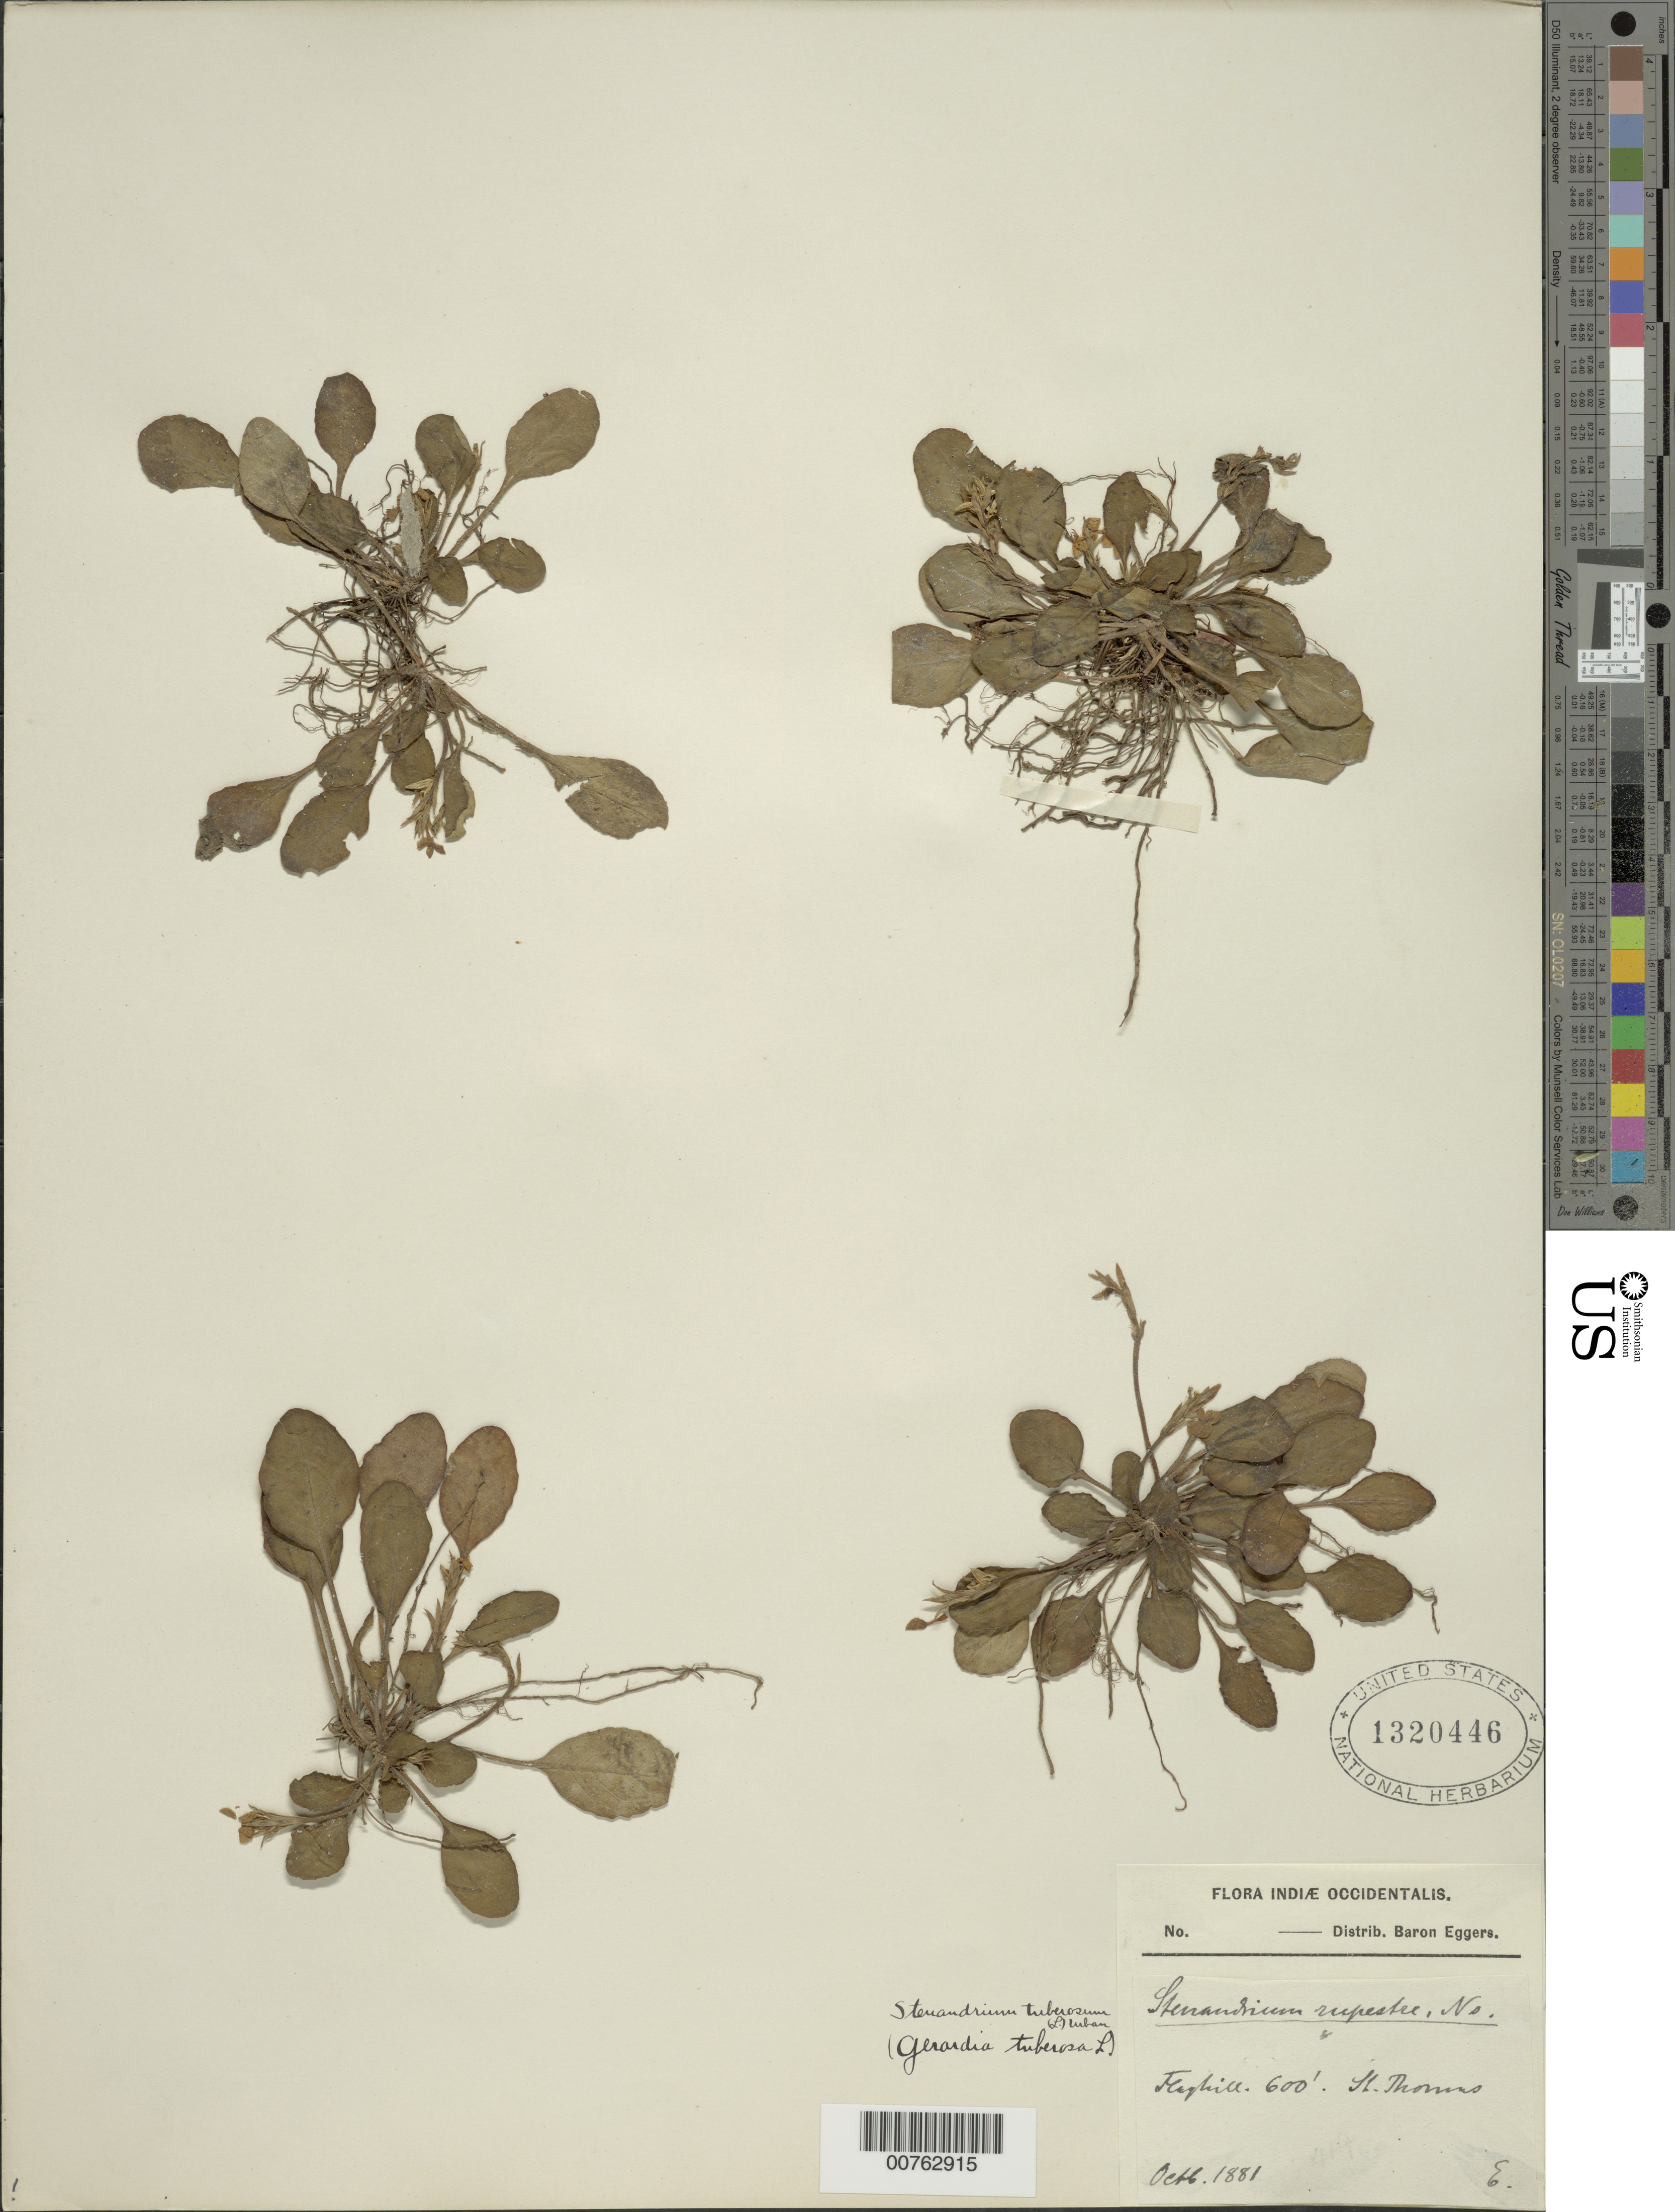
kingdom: Plantae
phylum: Tracheophyta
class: Magnoliopsida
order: Lamiales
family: Acanthaceae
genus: Stenandrium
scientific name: Stenandrium tuberosum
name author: (L.) Urb.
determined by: Acevedo-Rodríguez, P., (BOT), Smithsonian Institution - National Museum of Natural History (UNITED STATES)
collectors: H. F. A. von Eggers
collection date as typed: Oct 1881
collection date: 1881-10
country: U.S. Virgin Islands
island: St. Thomas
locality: Flaghill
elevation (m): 183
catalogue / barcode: US 1320446